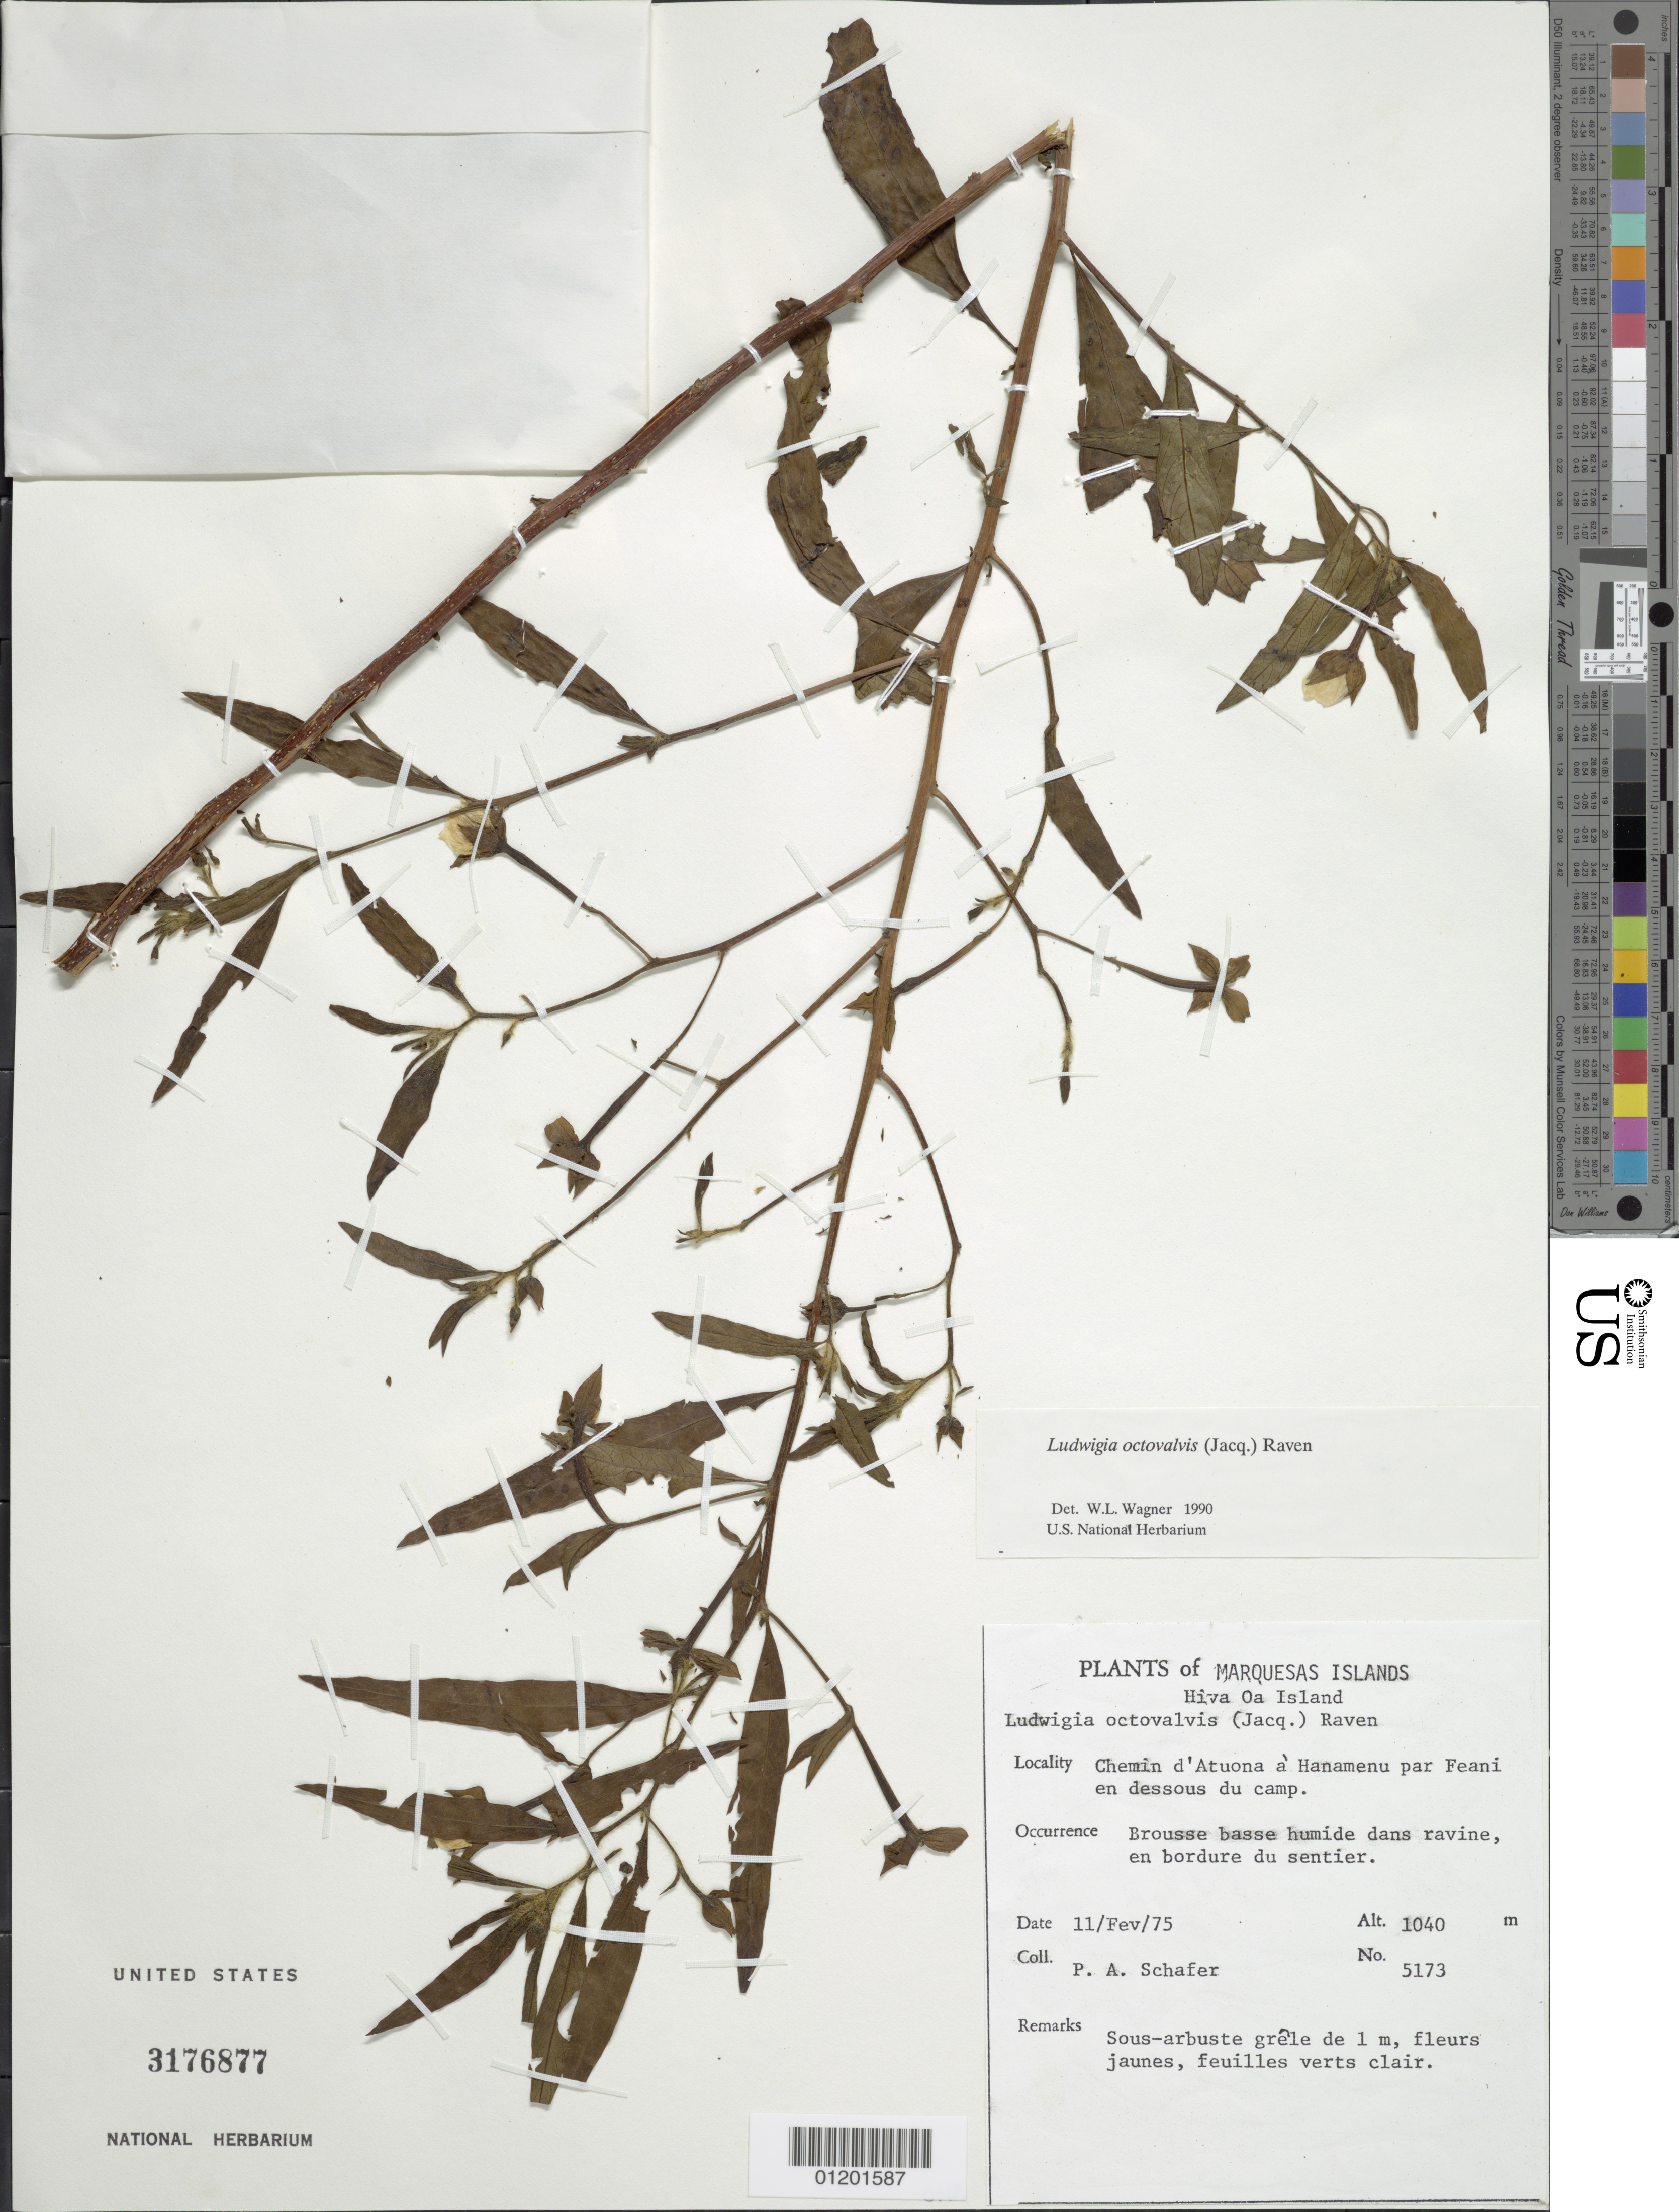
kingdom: Plantae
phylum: Tracheophyta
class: Magnoliopsida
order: Myrtales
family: Onagraceae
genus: Ludwigia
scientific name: Ludwigia octovalvis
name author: (Jacq.) P.H. Raven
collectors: P. A. Schäfer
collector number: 5173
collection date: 1975-02-11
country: French Polynesia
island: Hiva Oa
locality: Chemin d'Atuona à Hanamenu par Feani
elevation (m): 1040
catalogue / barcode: US 3176877